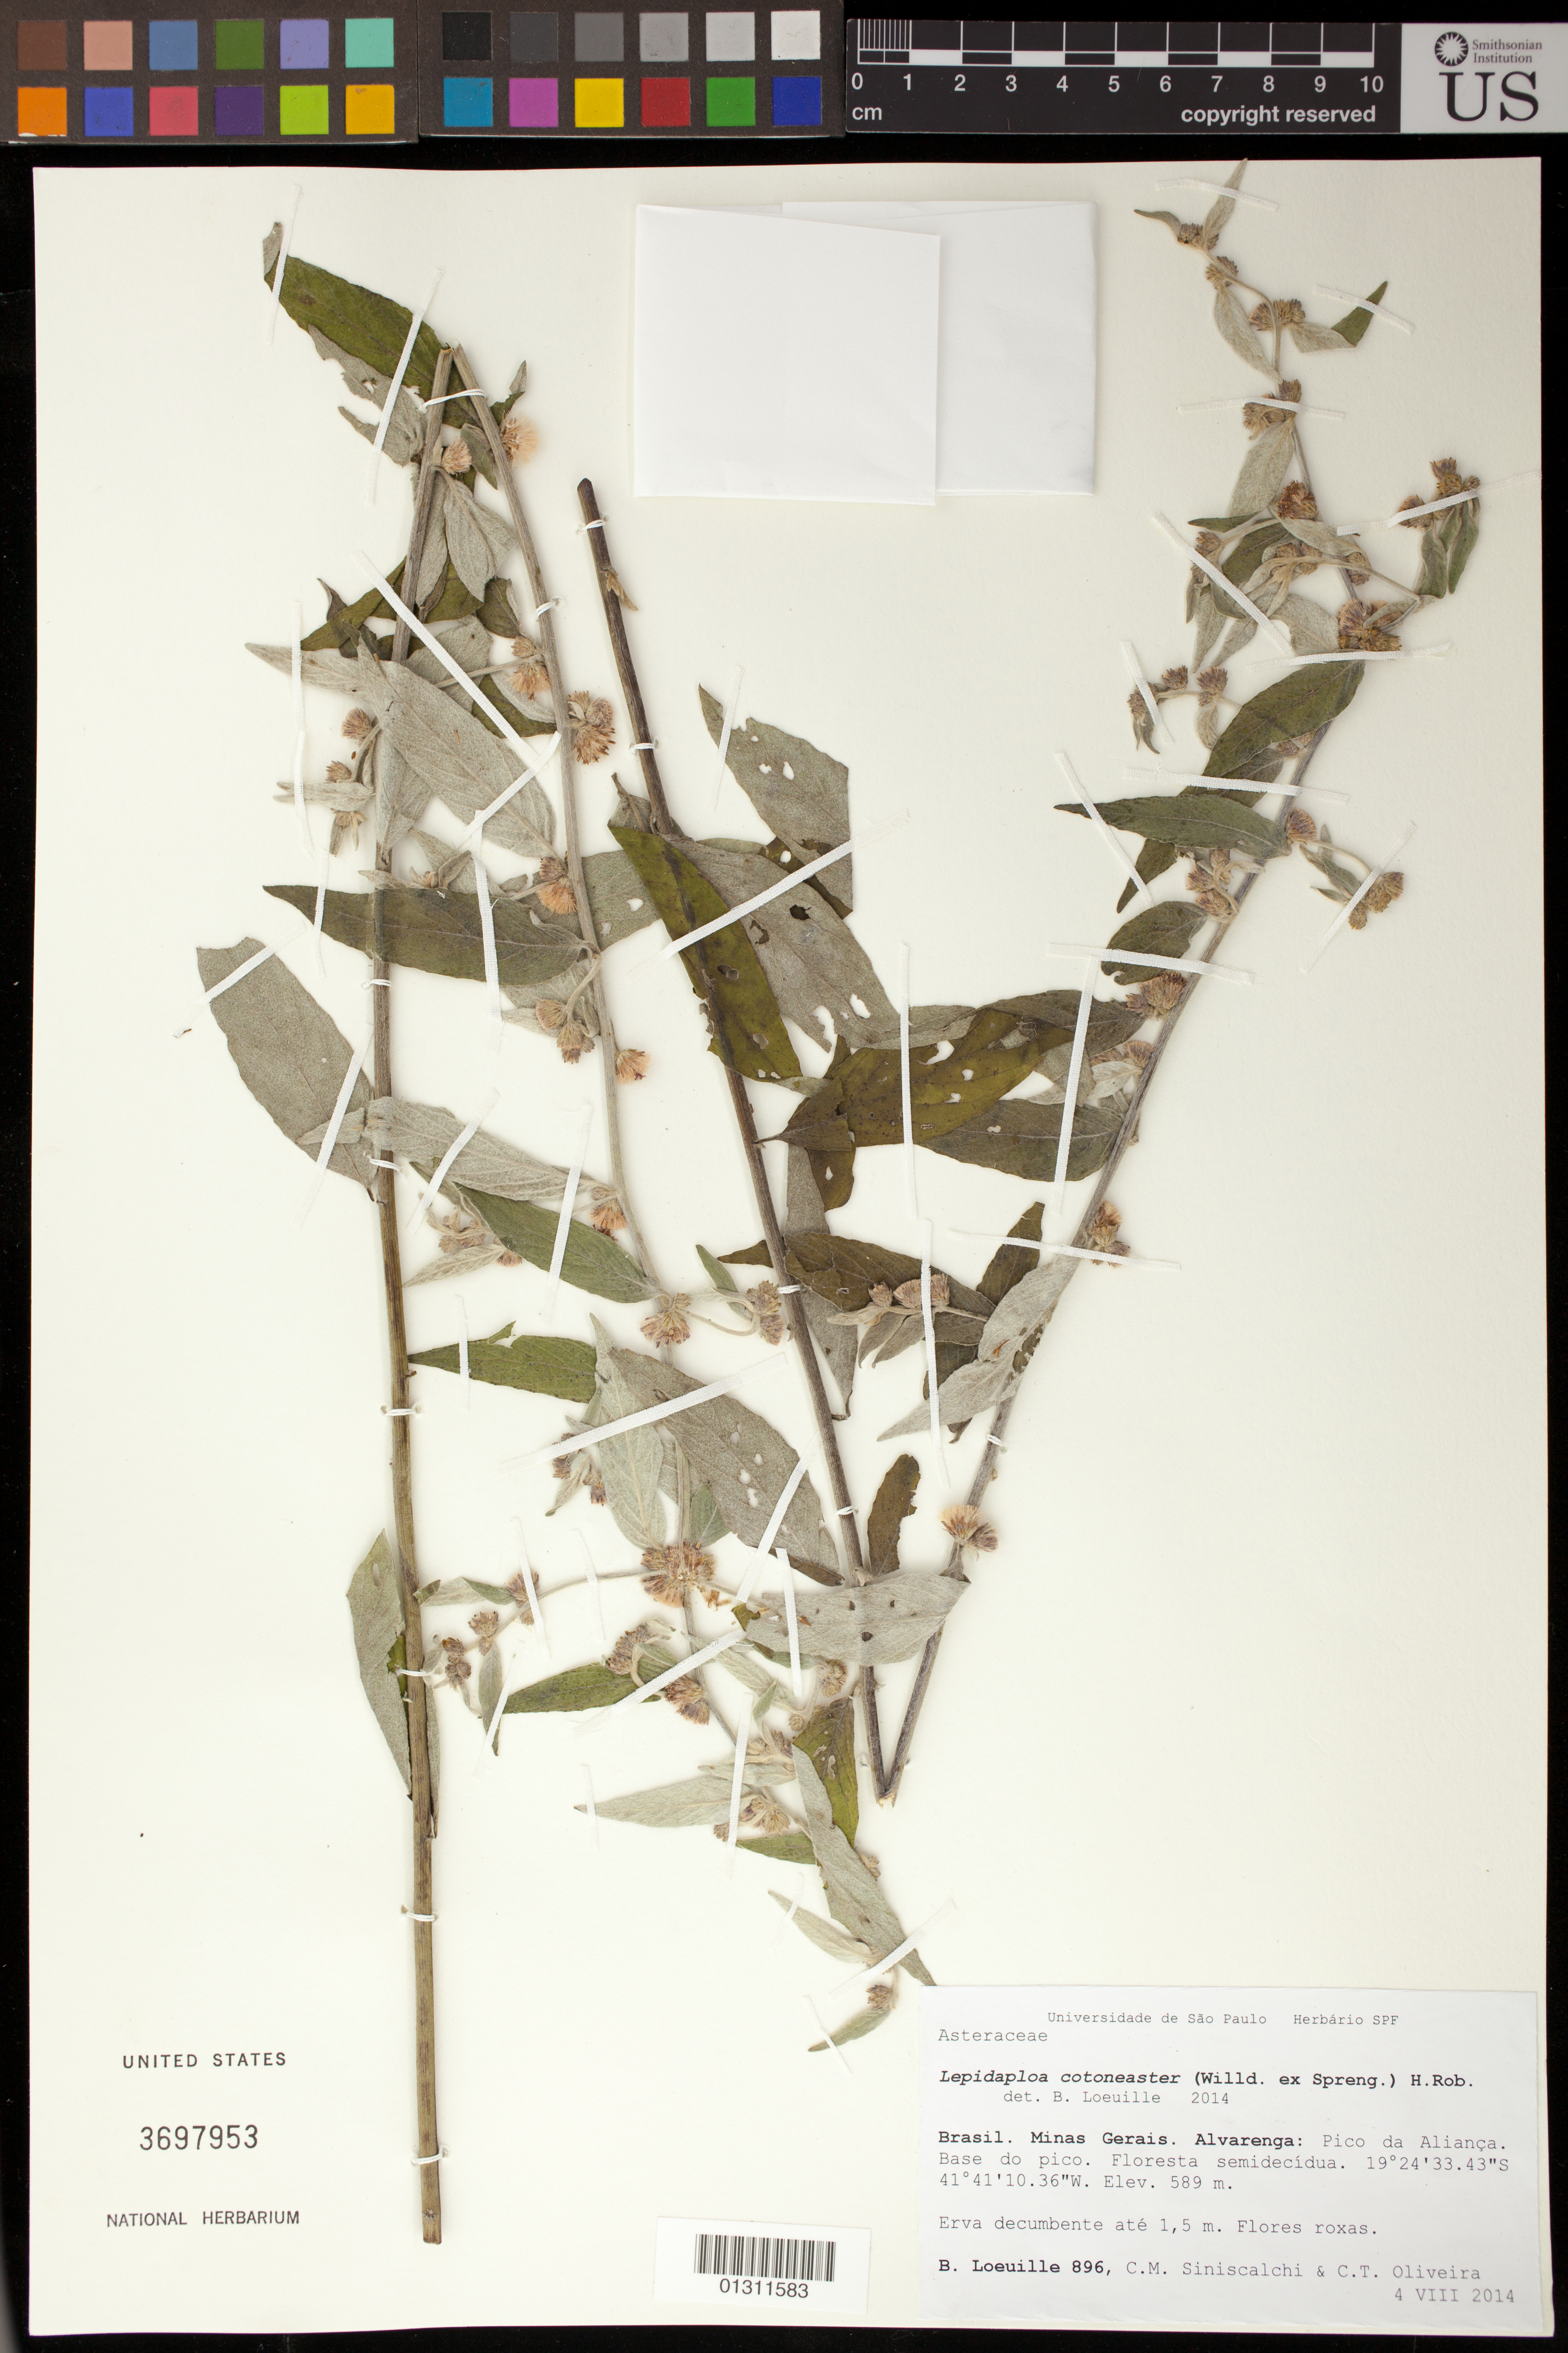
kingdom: Plantae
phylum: Tracheophyta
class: Magnoliopsida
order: Asterales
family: Asteraceae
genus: Lepidaploa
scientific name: Lepidaploa cotoneaster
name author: (Willd. ex Spreng.) H. Rob.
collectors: B. Loeuille, C. Siniscalchi & C. T. Oliveira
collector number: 896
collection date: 2014-08-04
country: Brazil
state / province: Minas Gerais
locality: Alvarenga: Pico da Alianca.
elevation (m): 589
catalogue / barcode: US 3697953